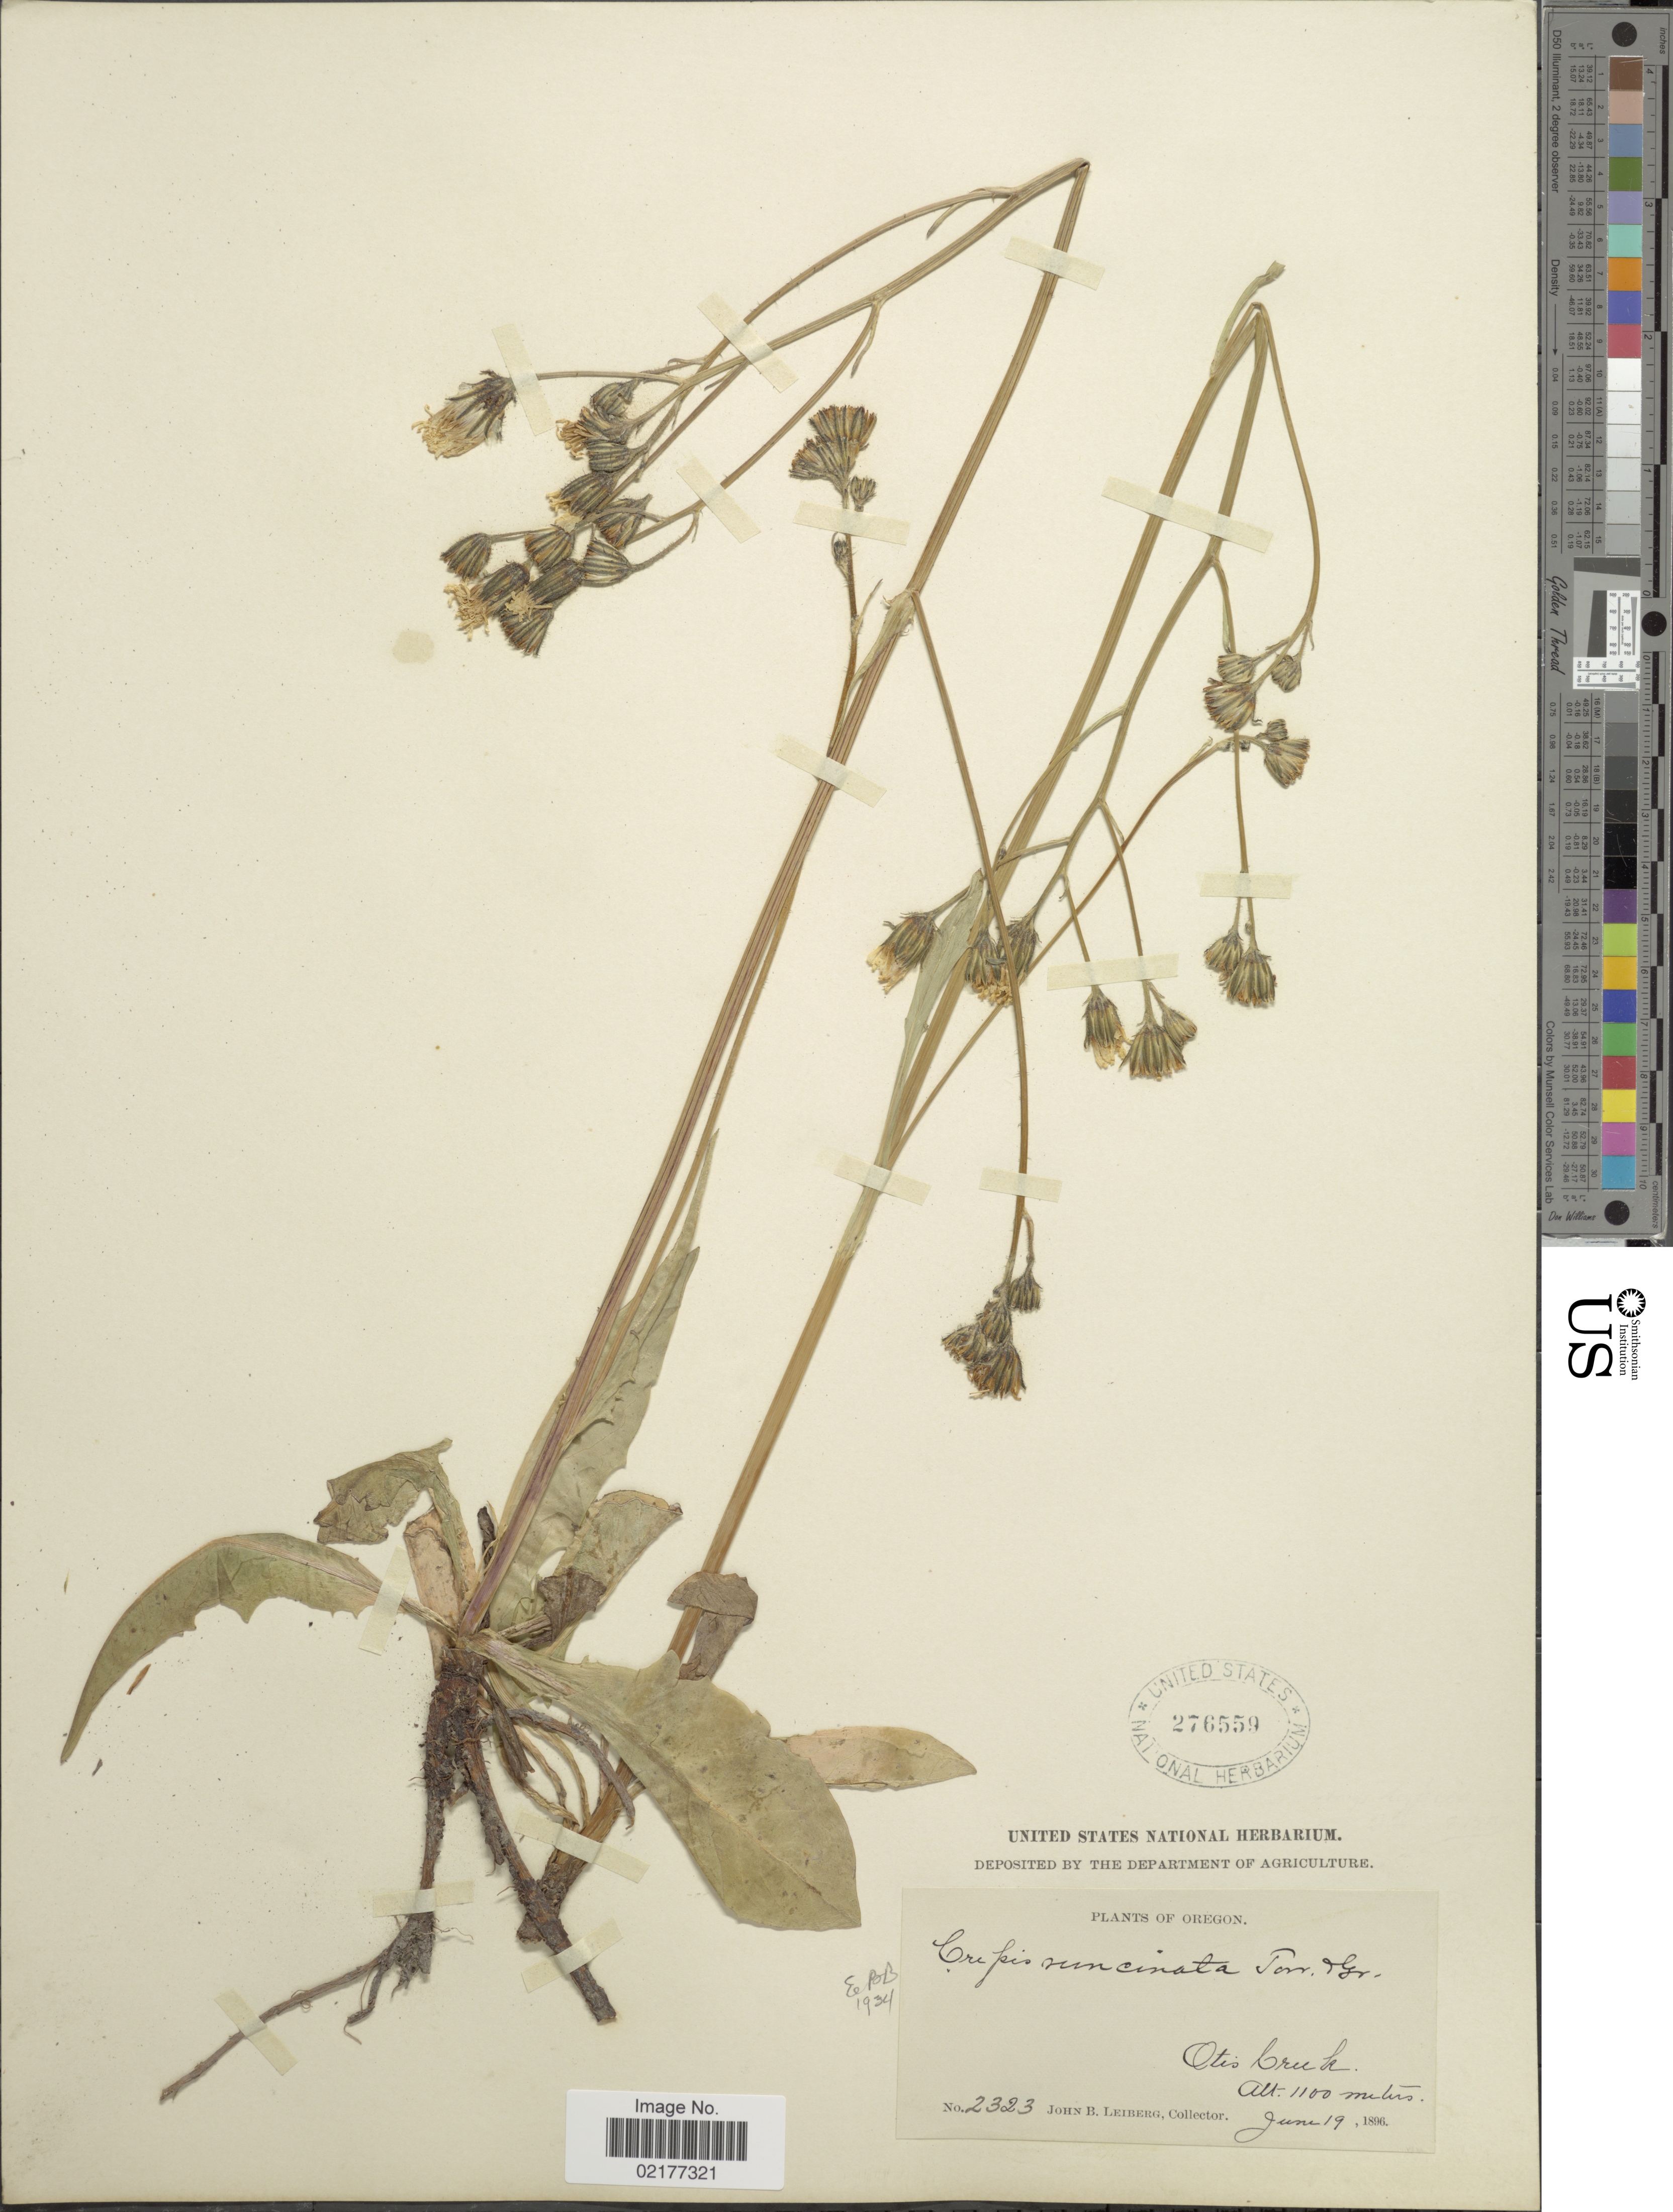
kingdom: Plantae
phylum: Tracheophyta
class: Magnoliopsida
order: Asterales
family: Asteraceae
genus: Crepis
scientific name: Crepis runcinata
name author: Torr. & A. Gray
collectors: J. B. Leiberg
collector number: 2323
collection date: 1896-06-19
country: United States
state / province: Oregon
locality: Otis Creek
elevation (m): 1100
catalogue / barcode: US 276559